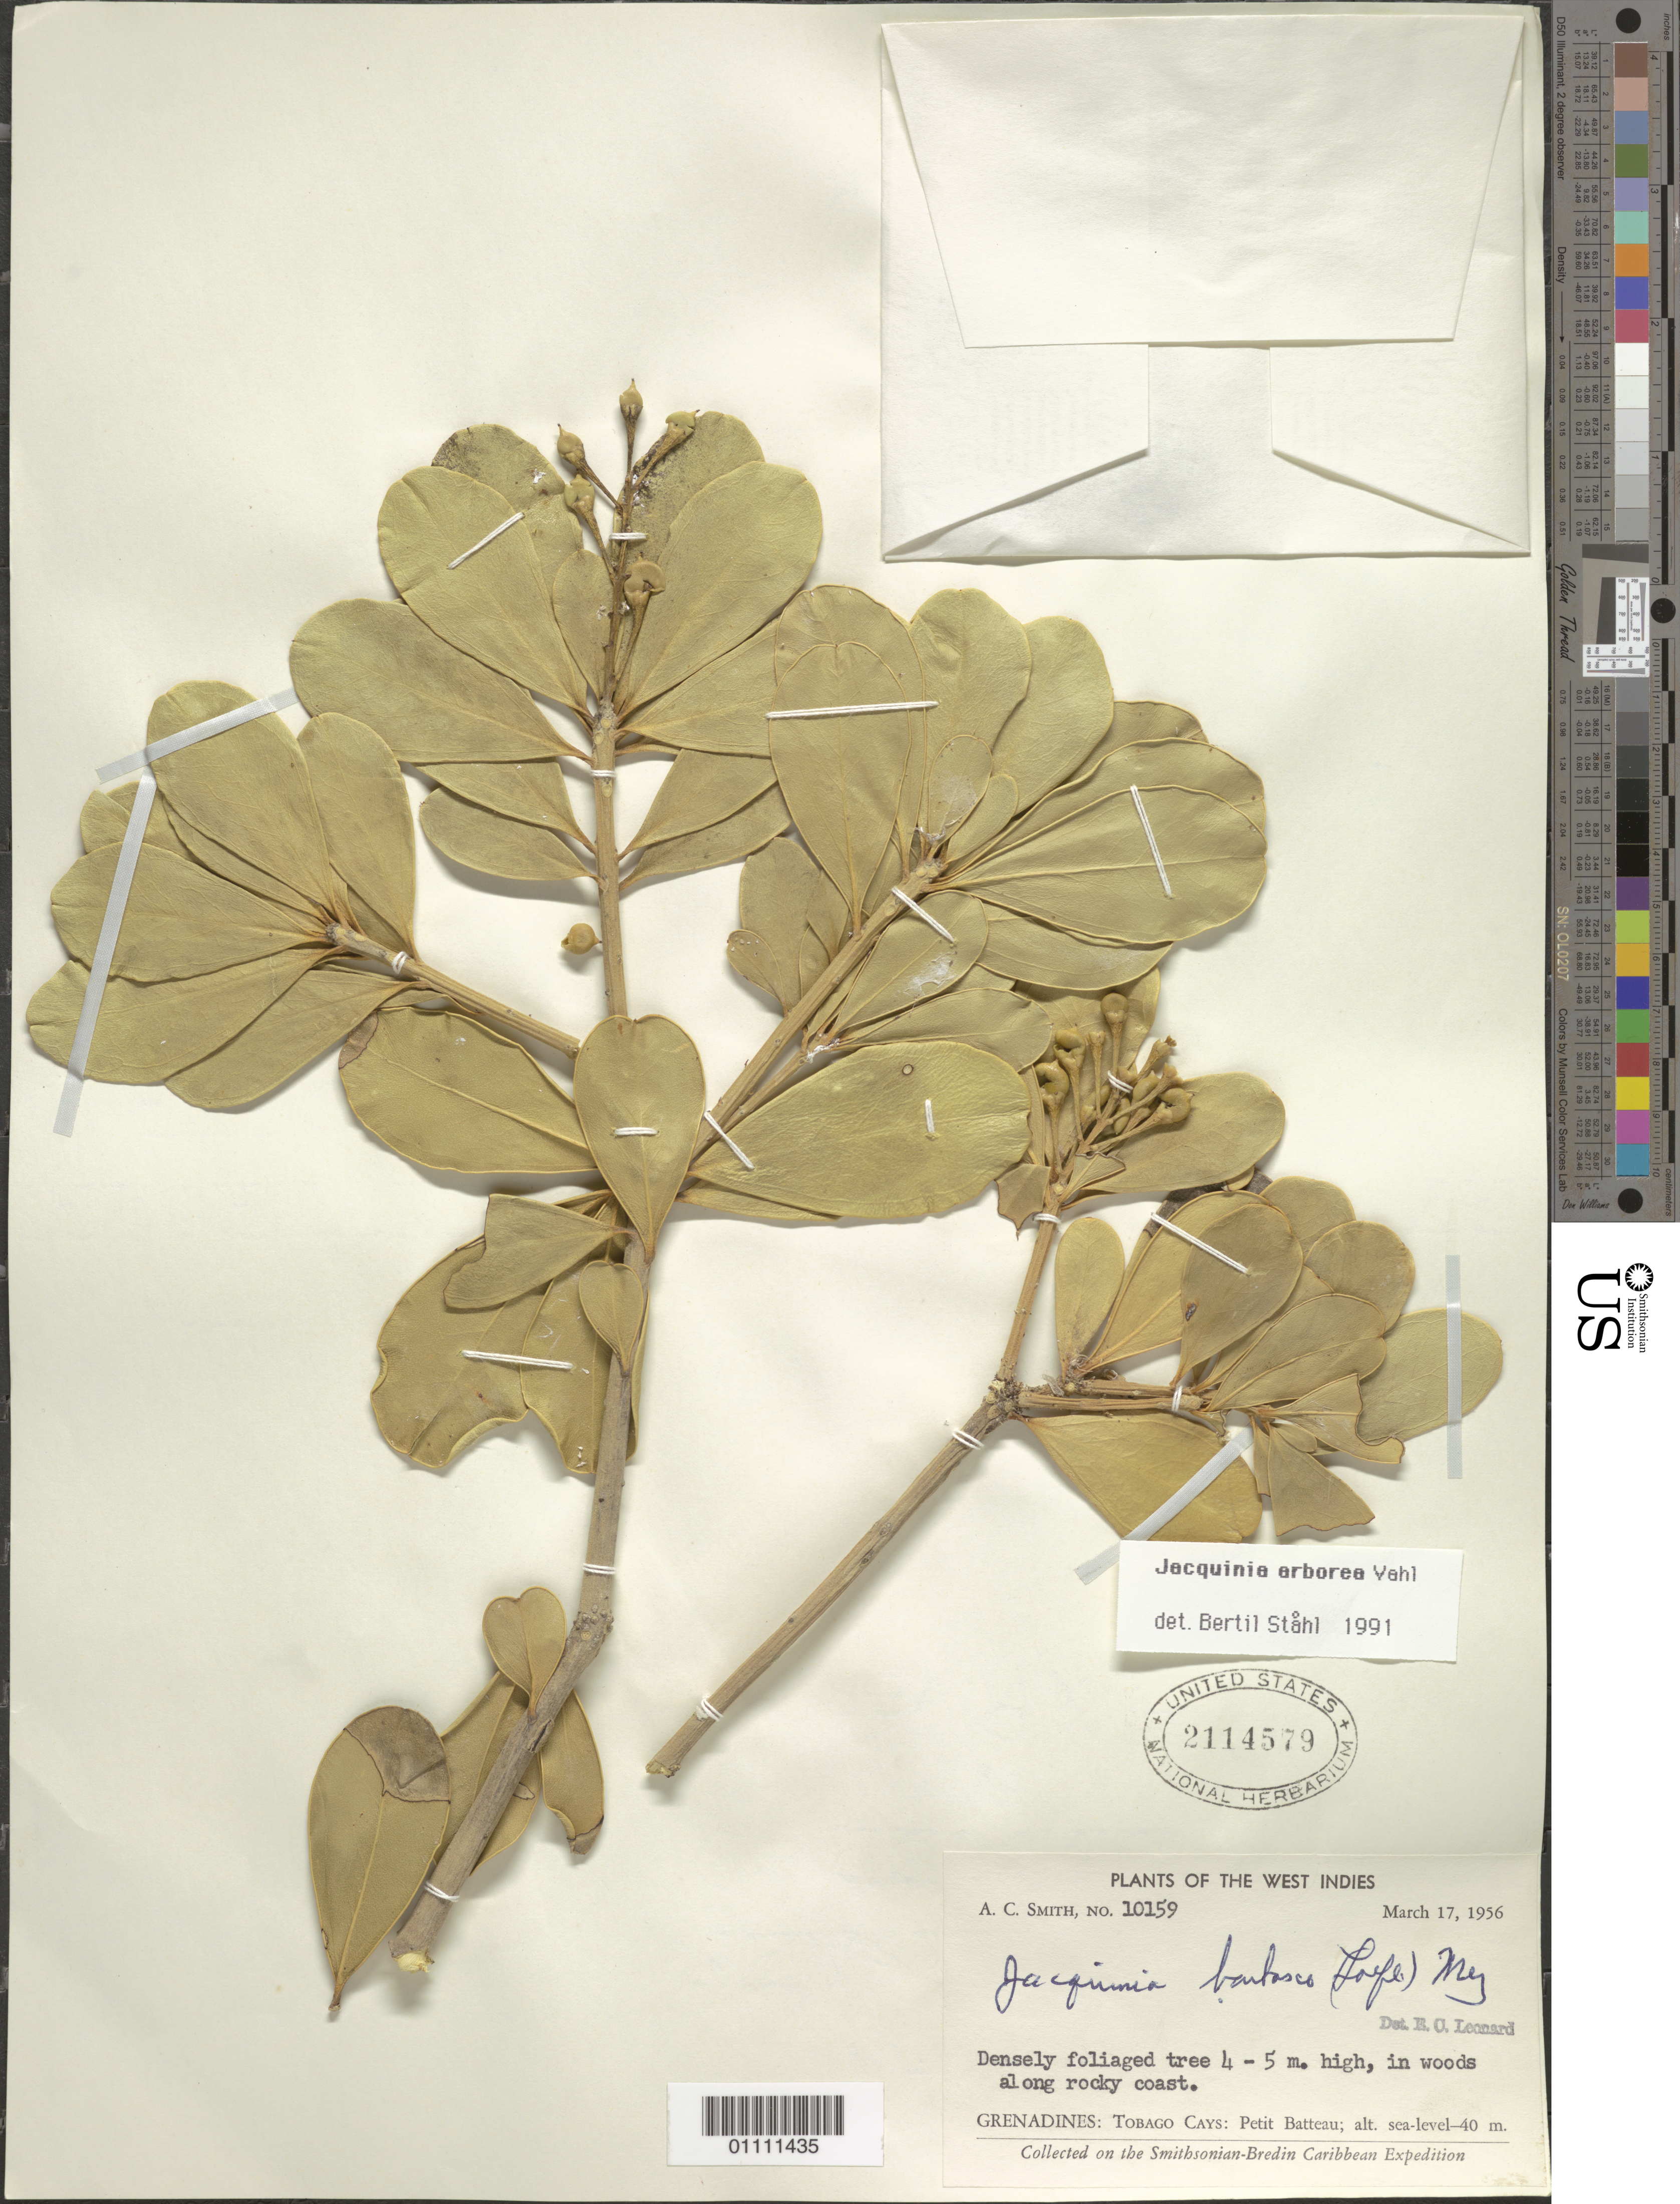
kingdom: Plantae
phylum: Tracheophyta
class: Magnoliopsida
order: Ericales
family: Primulaceae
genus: Jacquinia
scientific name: Jacquinia arborea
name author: Vahl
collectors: A. C. Smith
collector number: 10159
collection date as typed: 17 Mar 1956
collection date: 1956-03-17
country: Trinidad and Tobago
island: Tobago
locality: In woods along rocky coast. Petit Batteau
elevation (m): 0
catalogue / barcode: US 2114579